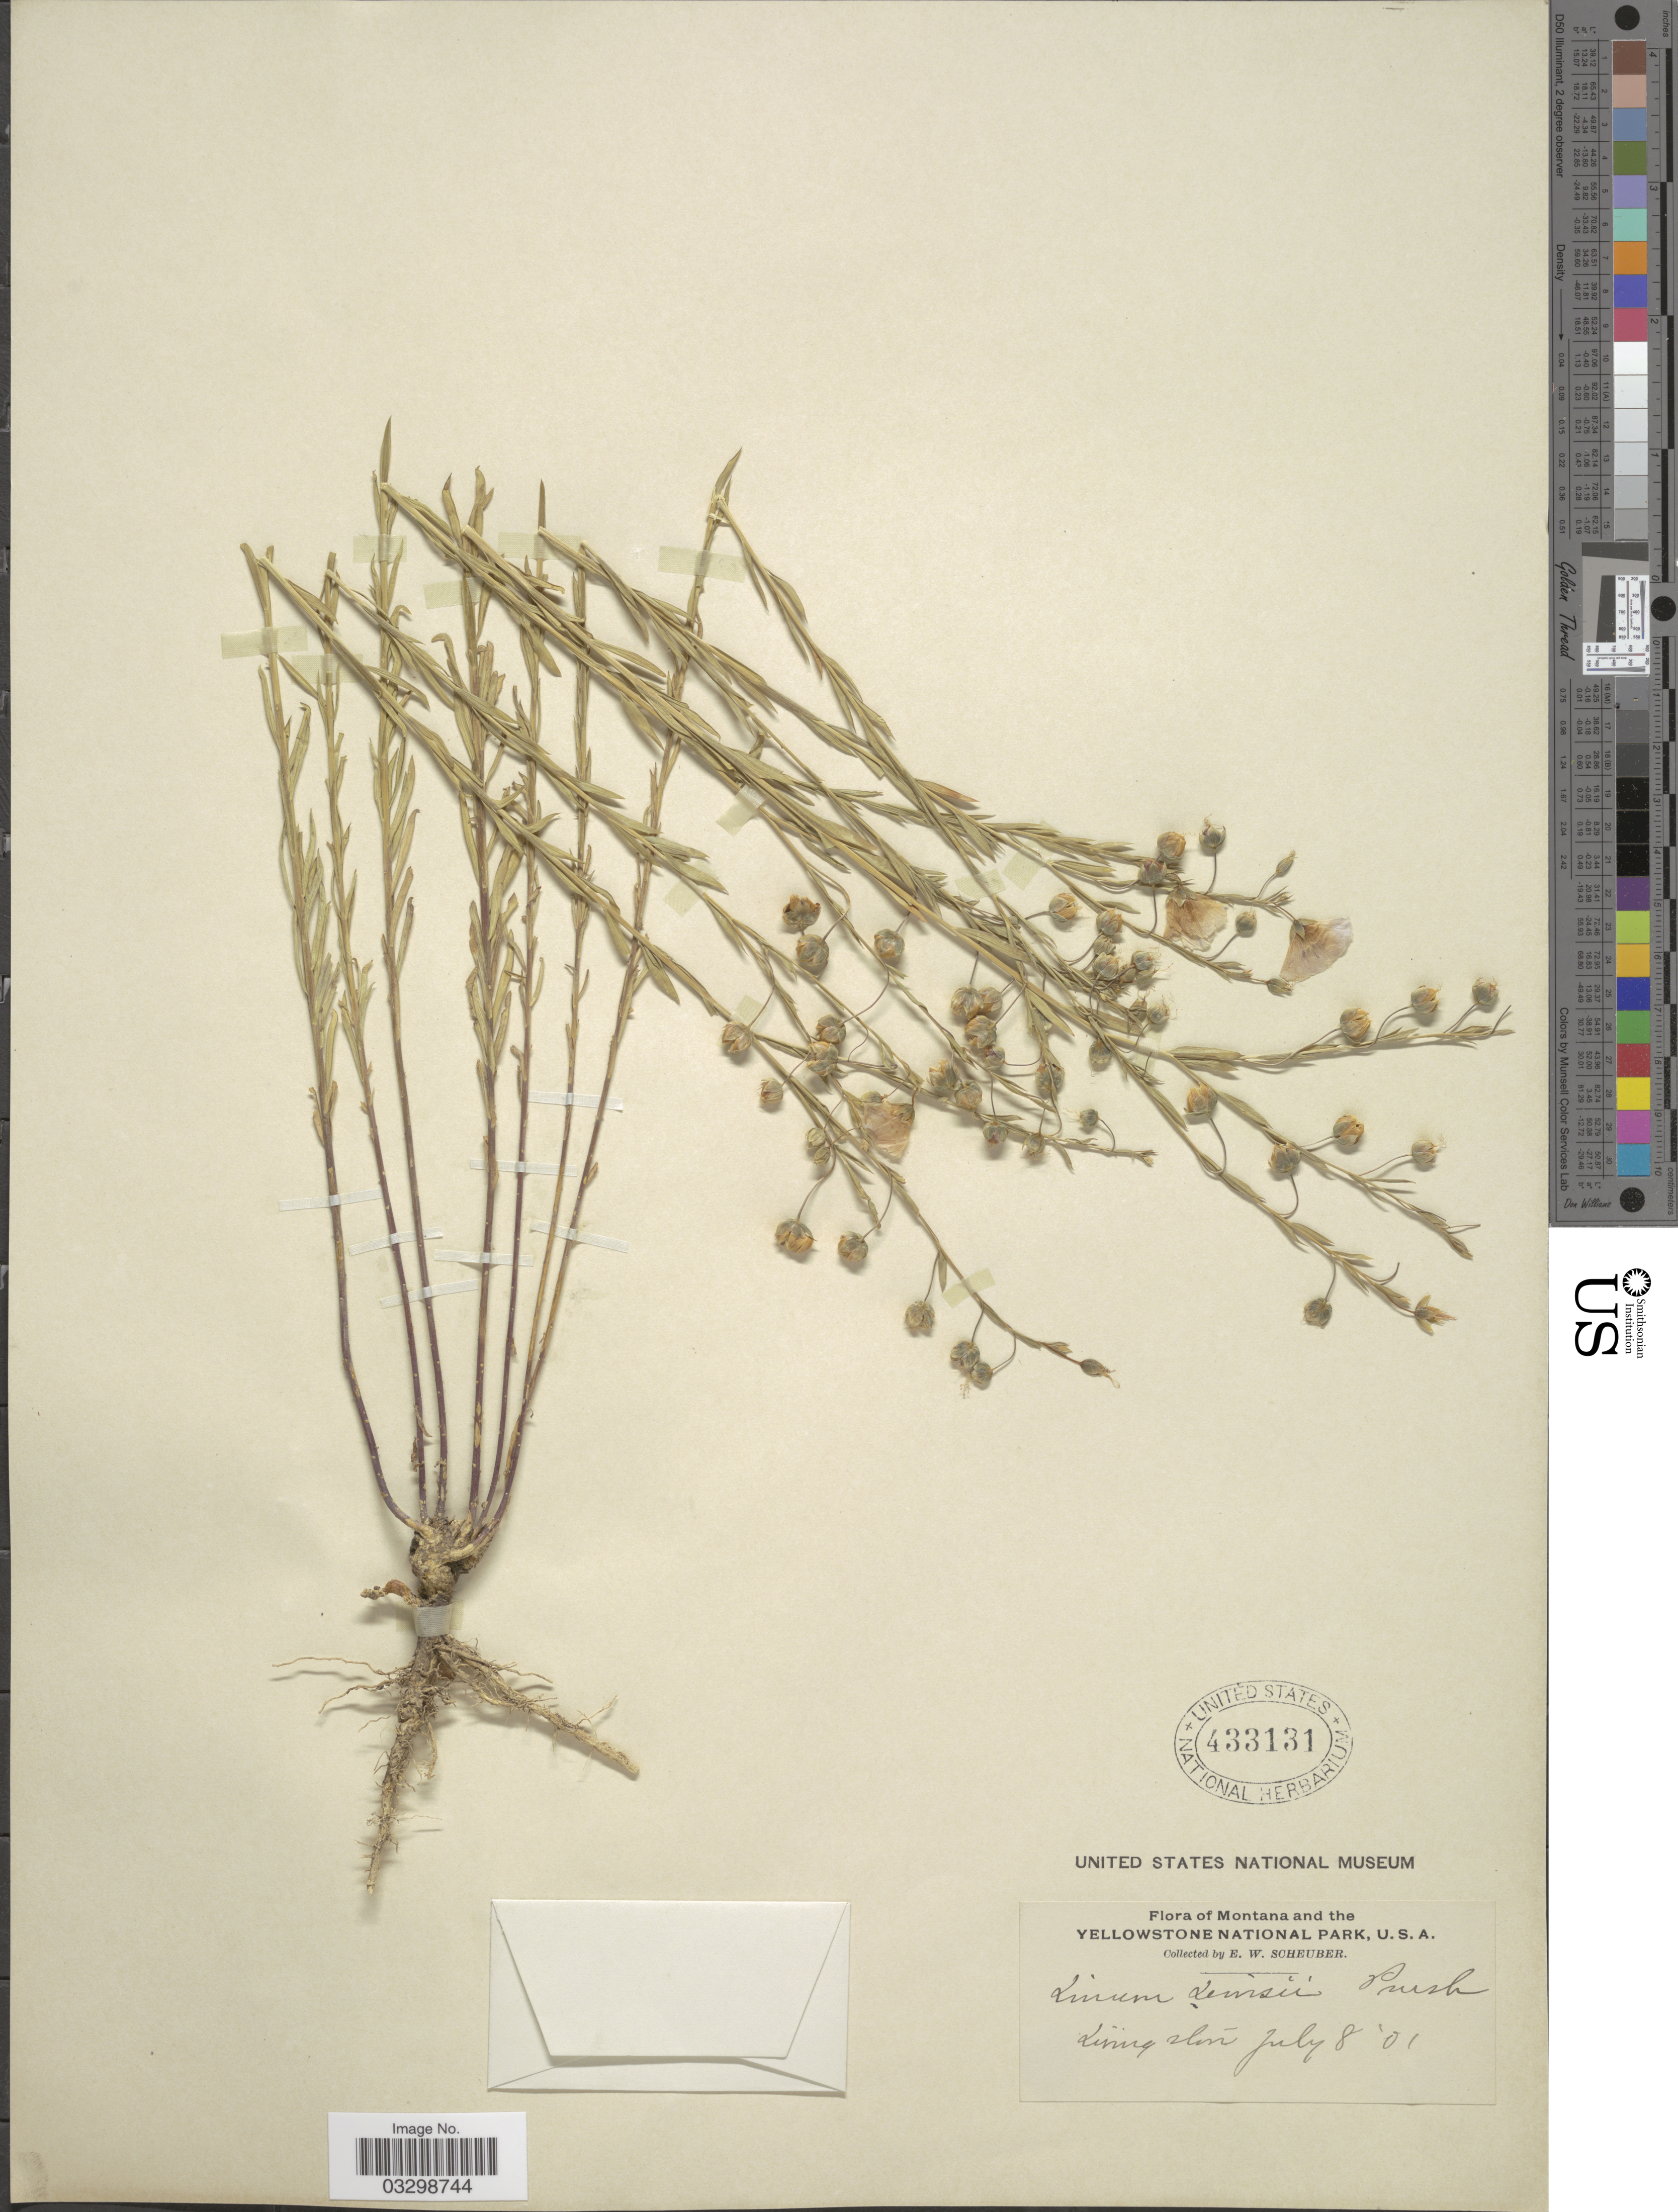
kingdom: Plantae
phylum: Tracheophyta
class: Magnoliopsida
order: Malpighiales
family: Linaceae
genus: Linum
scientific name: Linum lewisii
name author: Pursh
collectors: E. Scheuber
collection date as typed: Transcribed d/m/y: 8/7/1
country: United States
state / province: Montana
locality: Yellowstone National Park. Livingston.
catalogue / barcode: US 433131